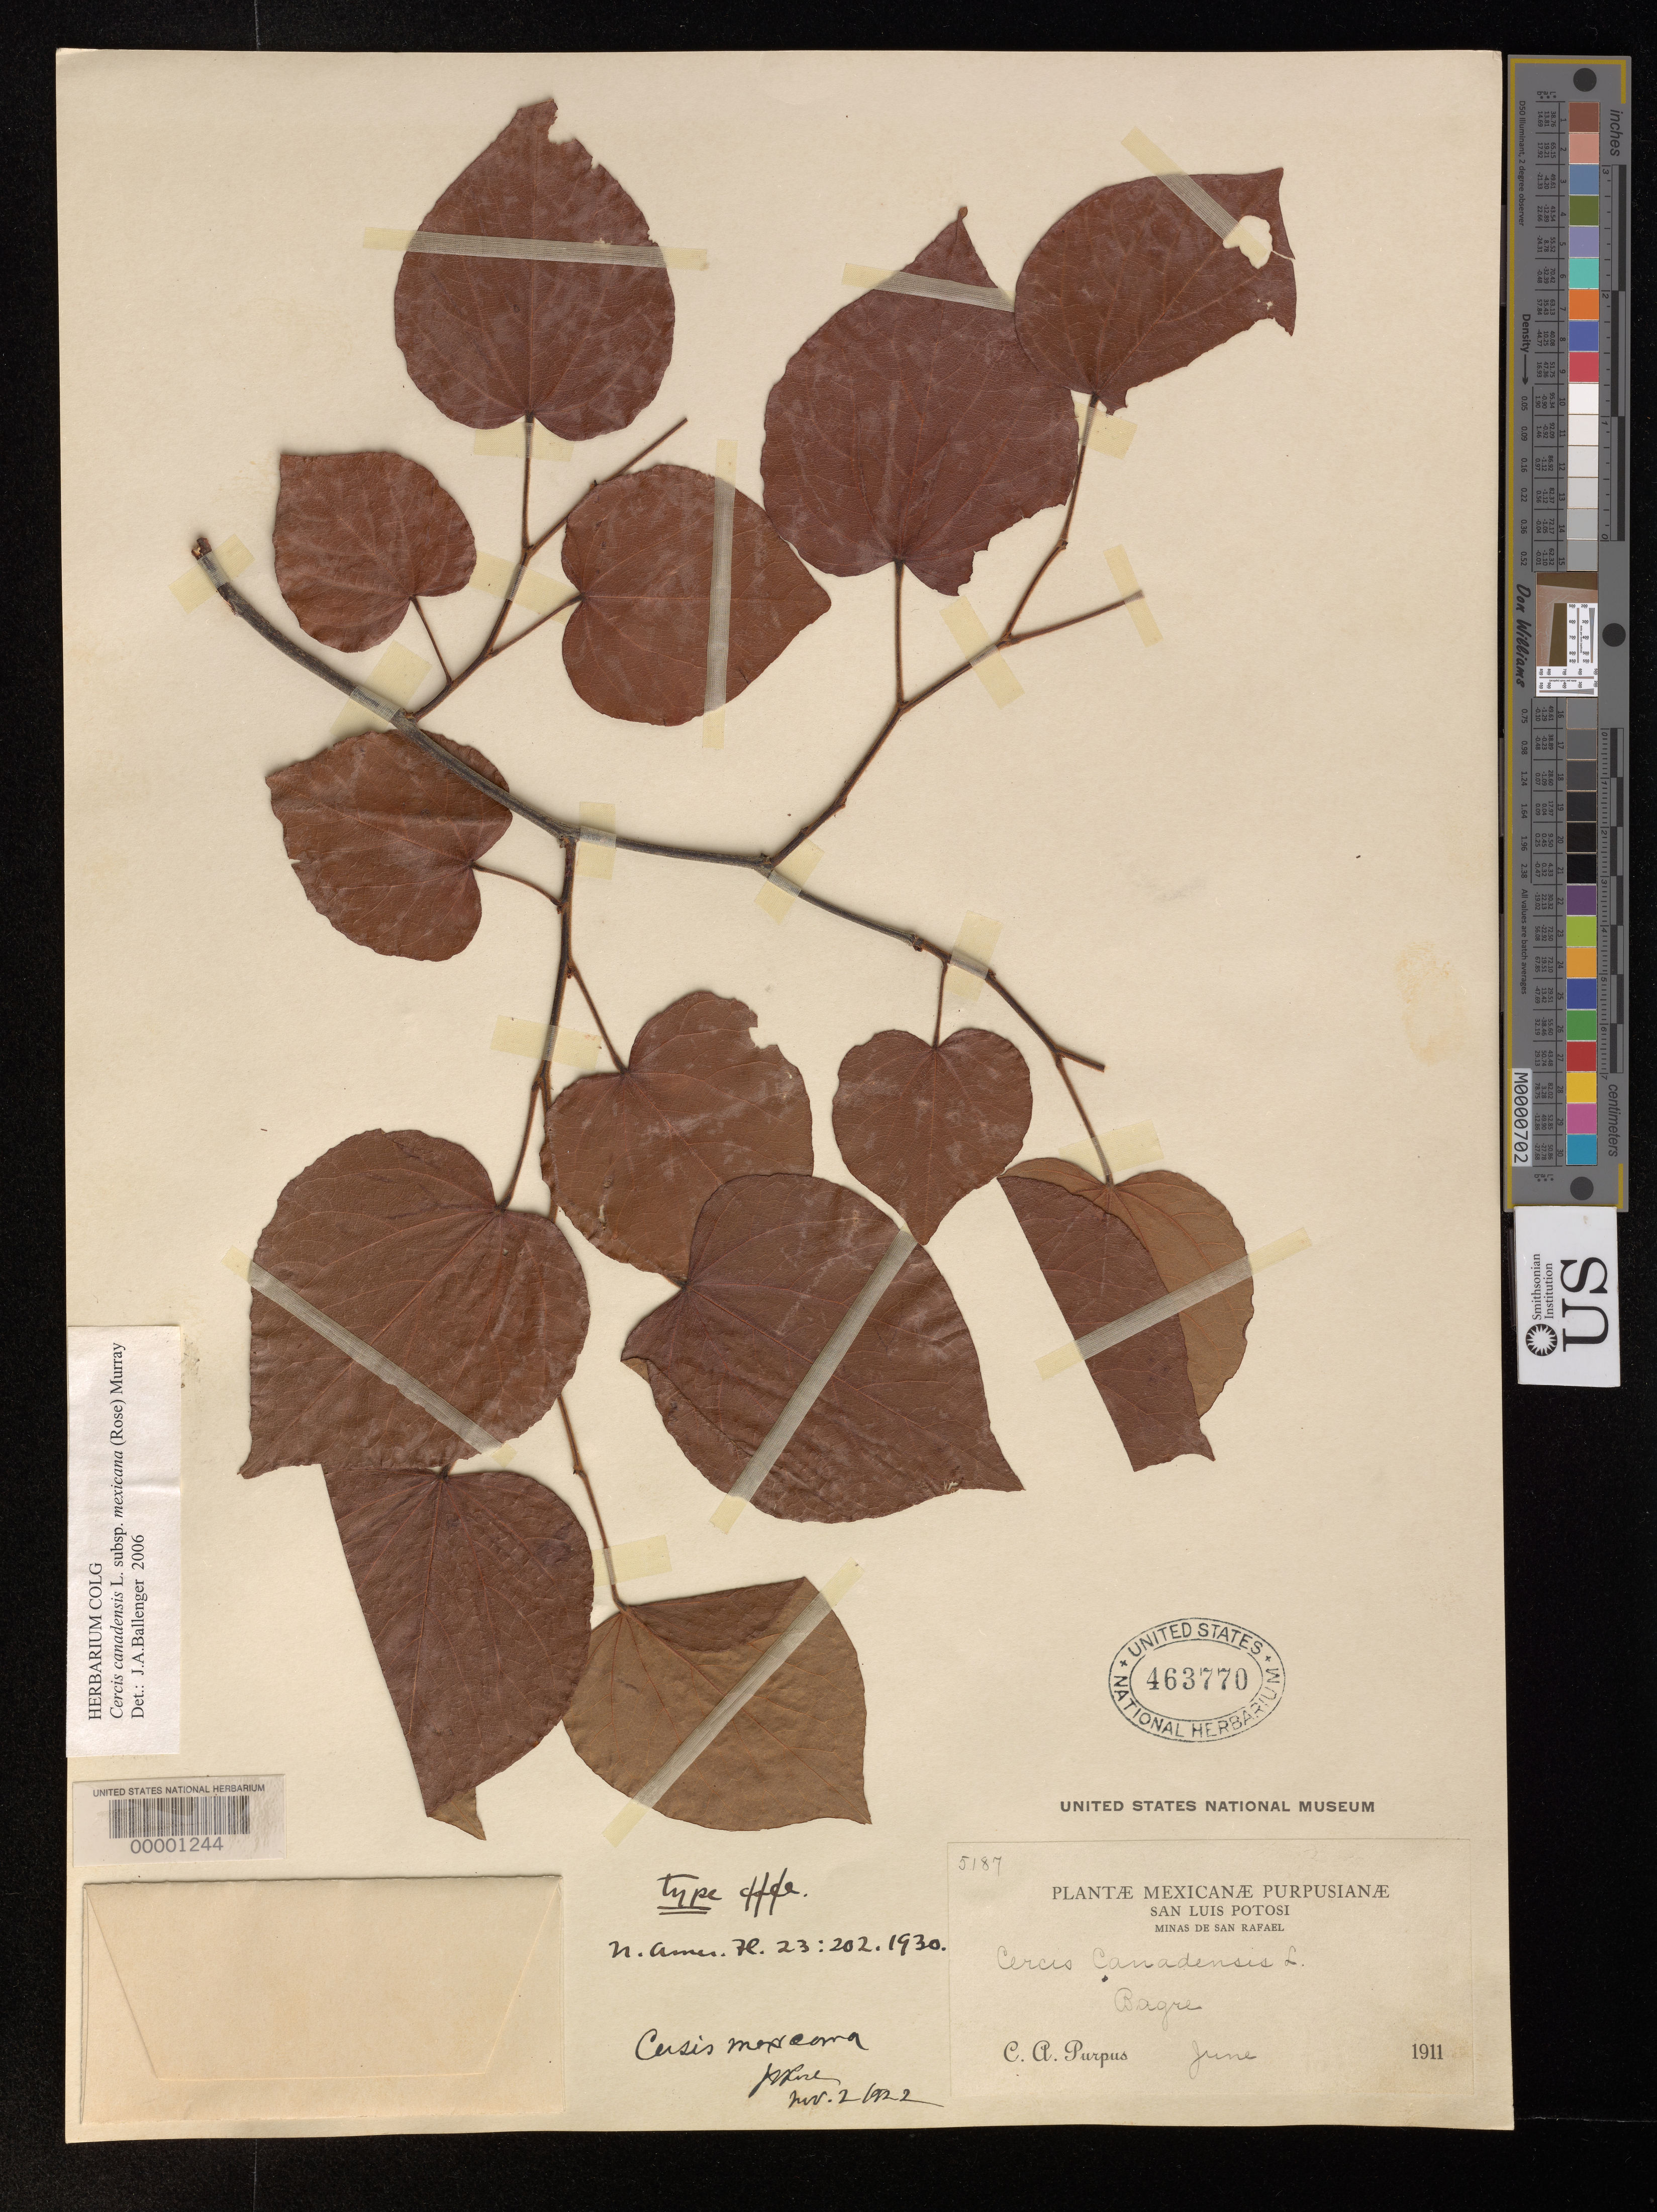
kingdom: Plantae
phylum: Tracheophyta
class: Magnoliopsida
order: Fabales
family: Fabaceae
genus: Cercis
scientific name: Cercis mexicana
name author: Rose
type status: Holotype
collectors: C. A. Purpus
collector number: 5187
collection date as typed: Jun 1911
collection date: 1911-06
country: Mexico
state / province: San Luis Potosi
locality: Minas de San Rafael, Bagre.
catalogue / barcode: US 463770